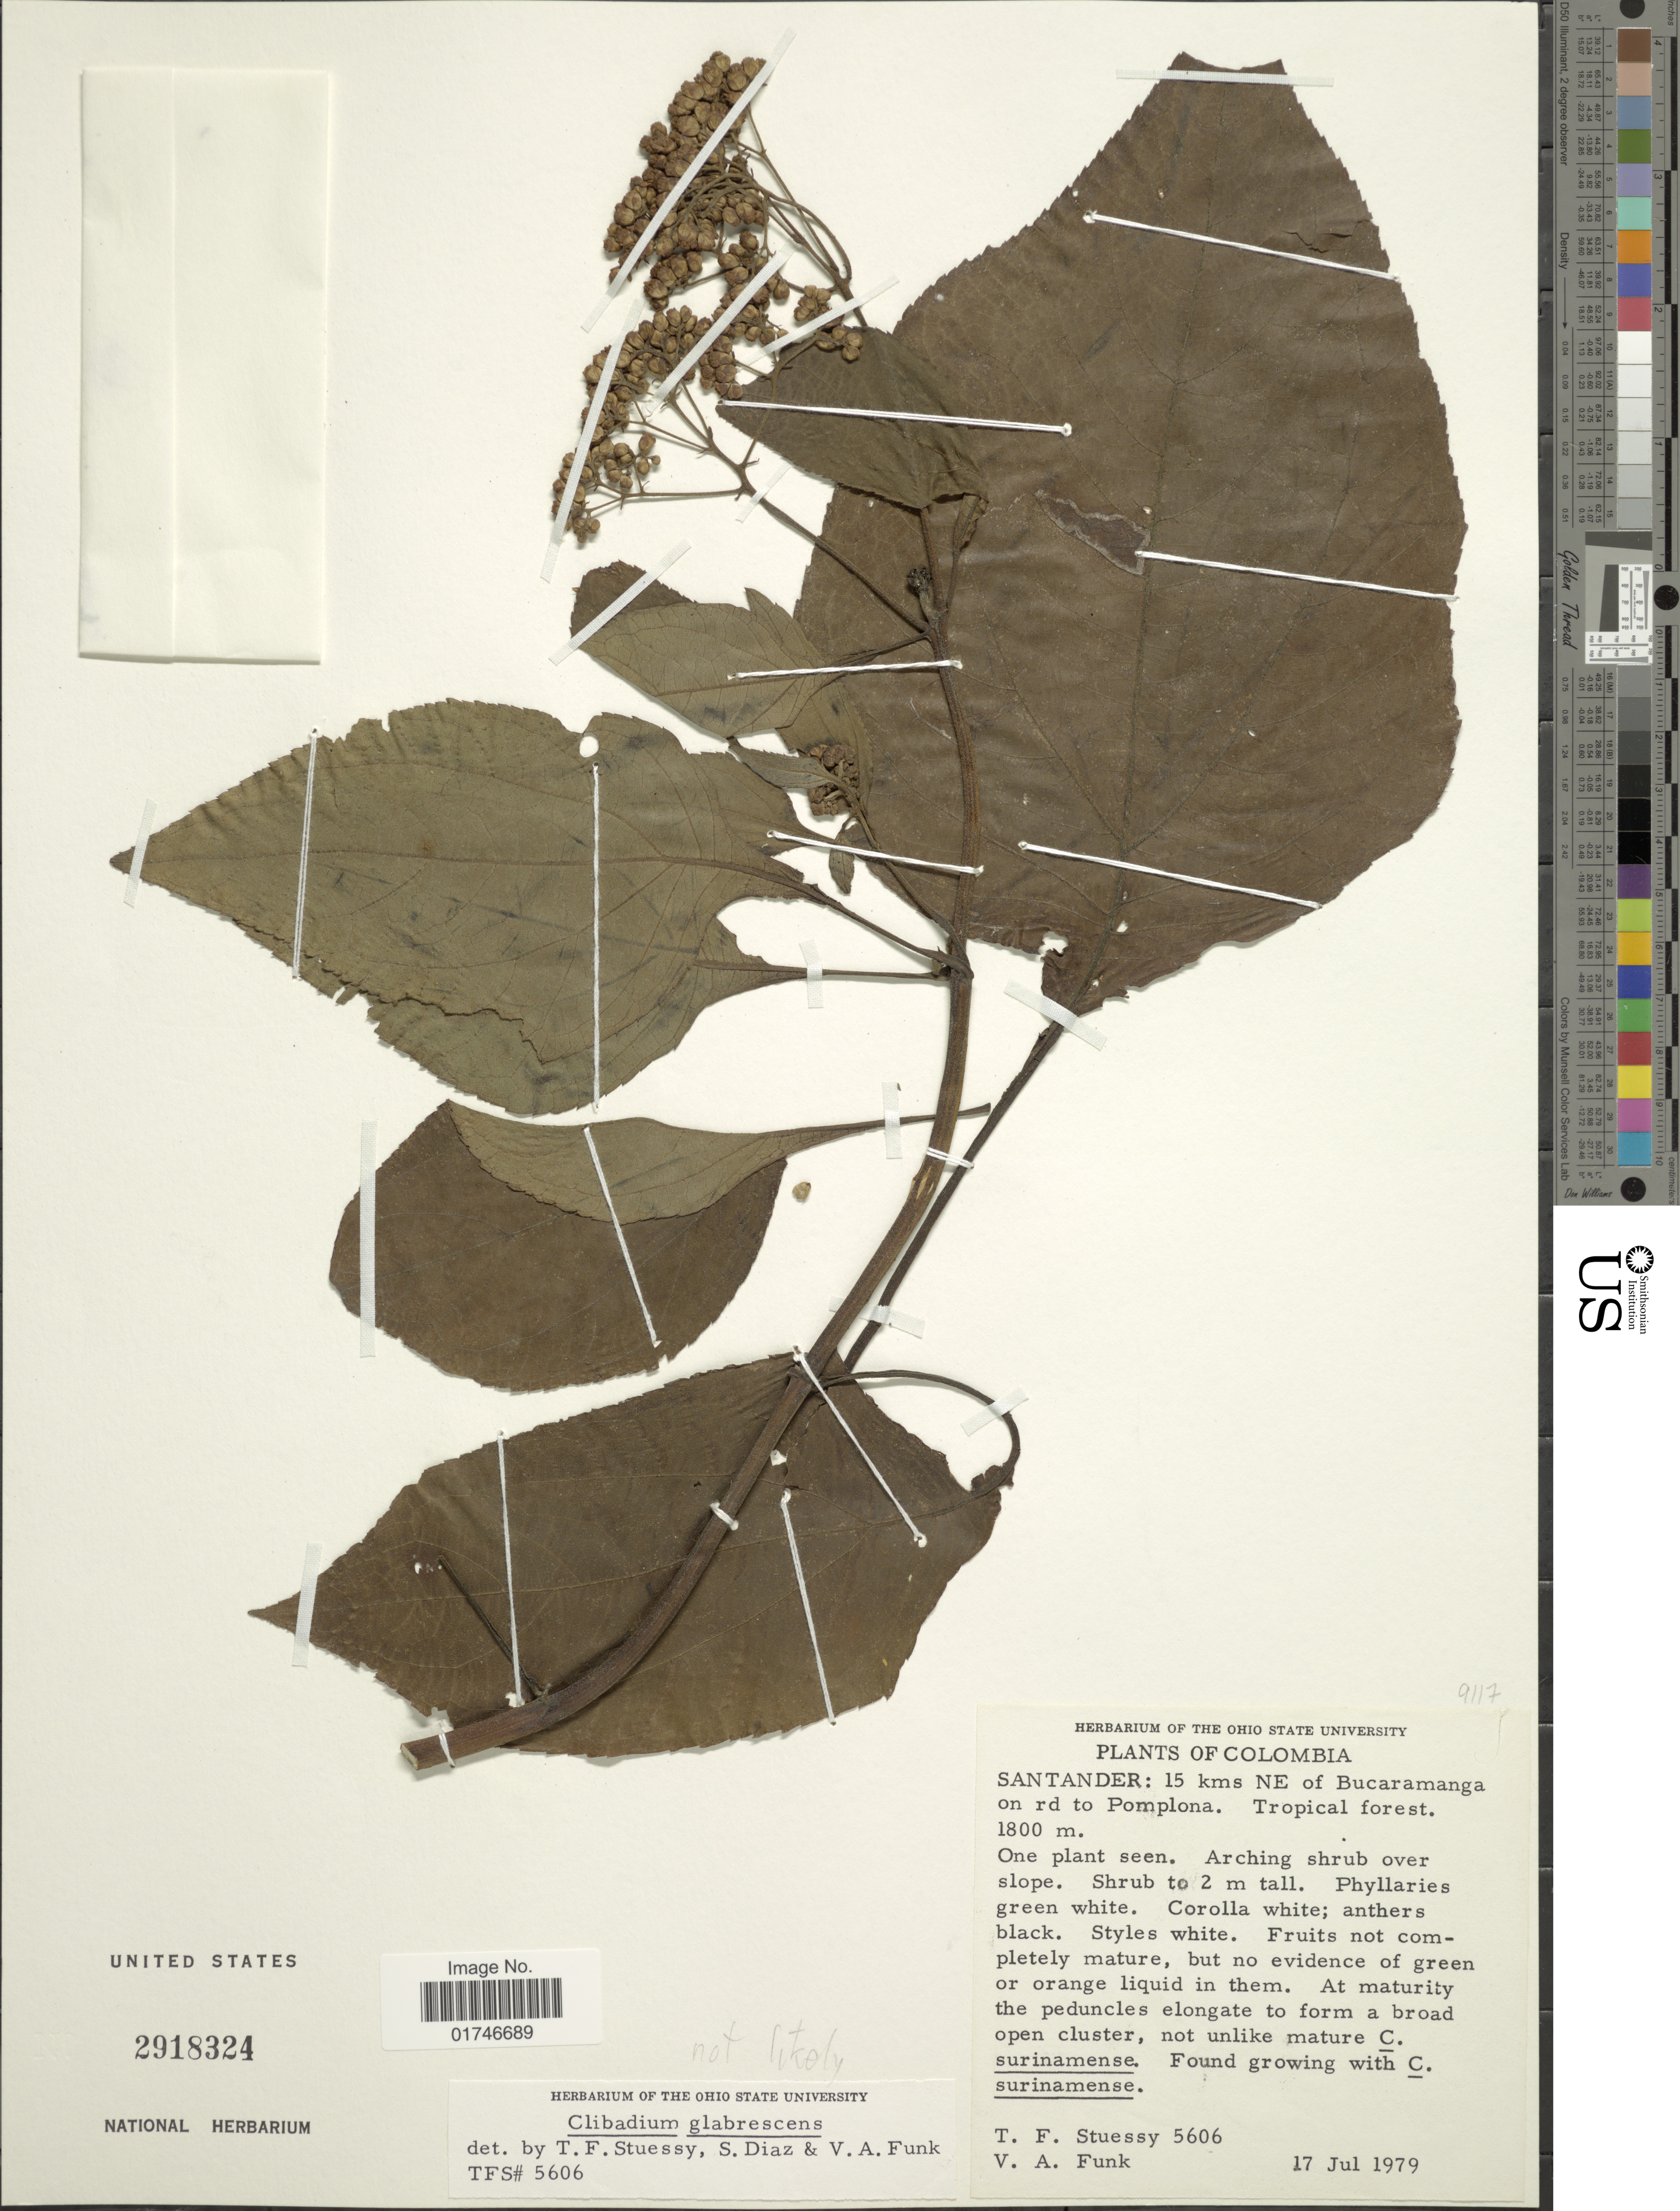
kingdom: Plantae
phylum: Tracheophyta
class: Magnoliopsida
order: Asterales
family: Asteraceae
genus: Clibadium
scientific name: Clibadium napoense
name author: H. Rob.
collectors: T. Stuessy & V. Funk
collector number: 5606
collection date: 1979-07-17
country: Colombia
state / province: Santander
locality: Santander: 15 kms NE of Bucaramanga on rd to Pomplona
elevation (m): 1800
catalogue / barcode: US 2918324